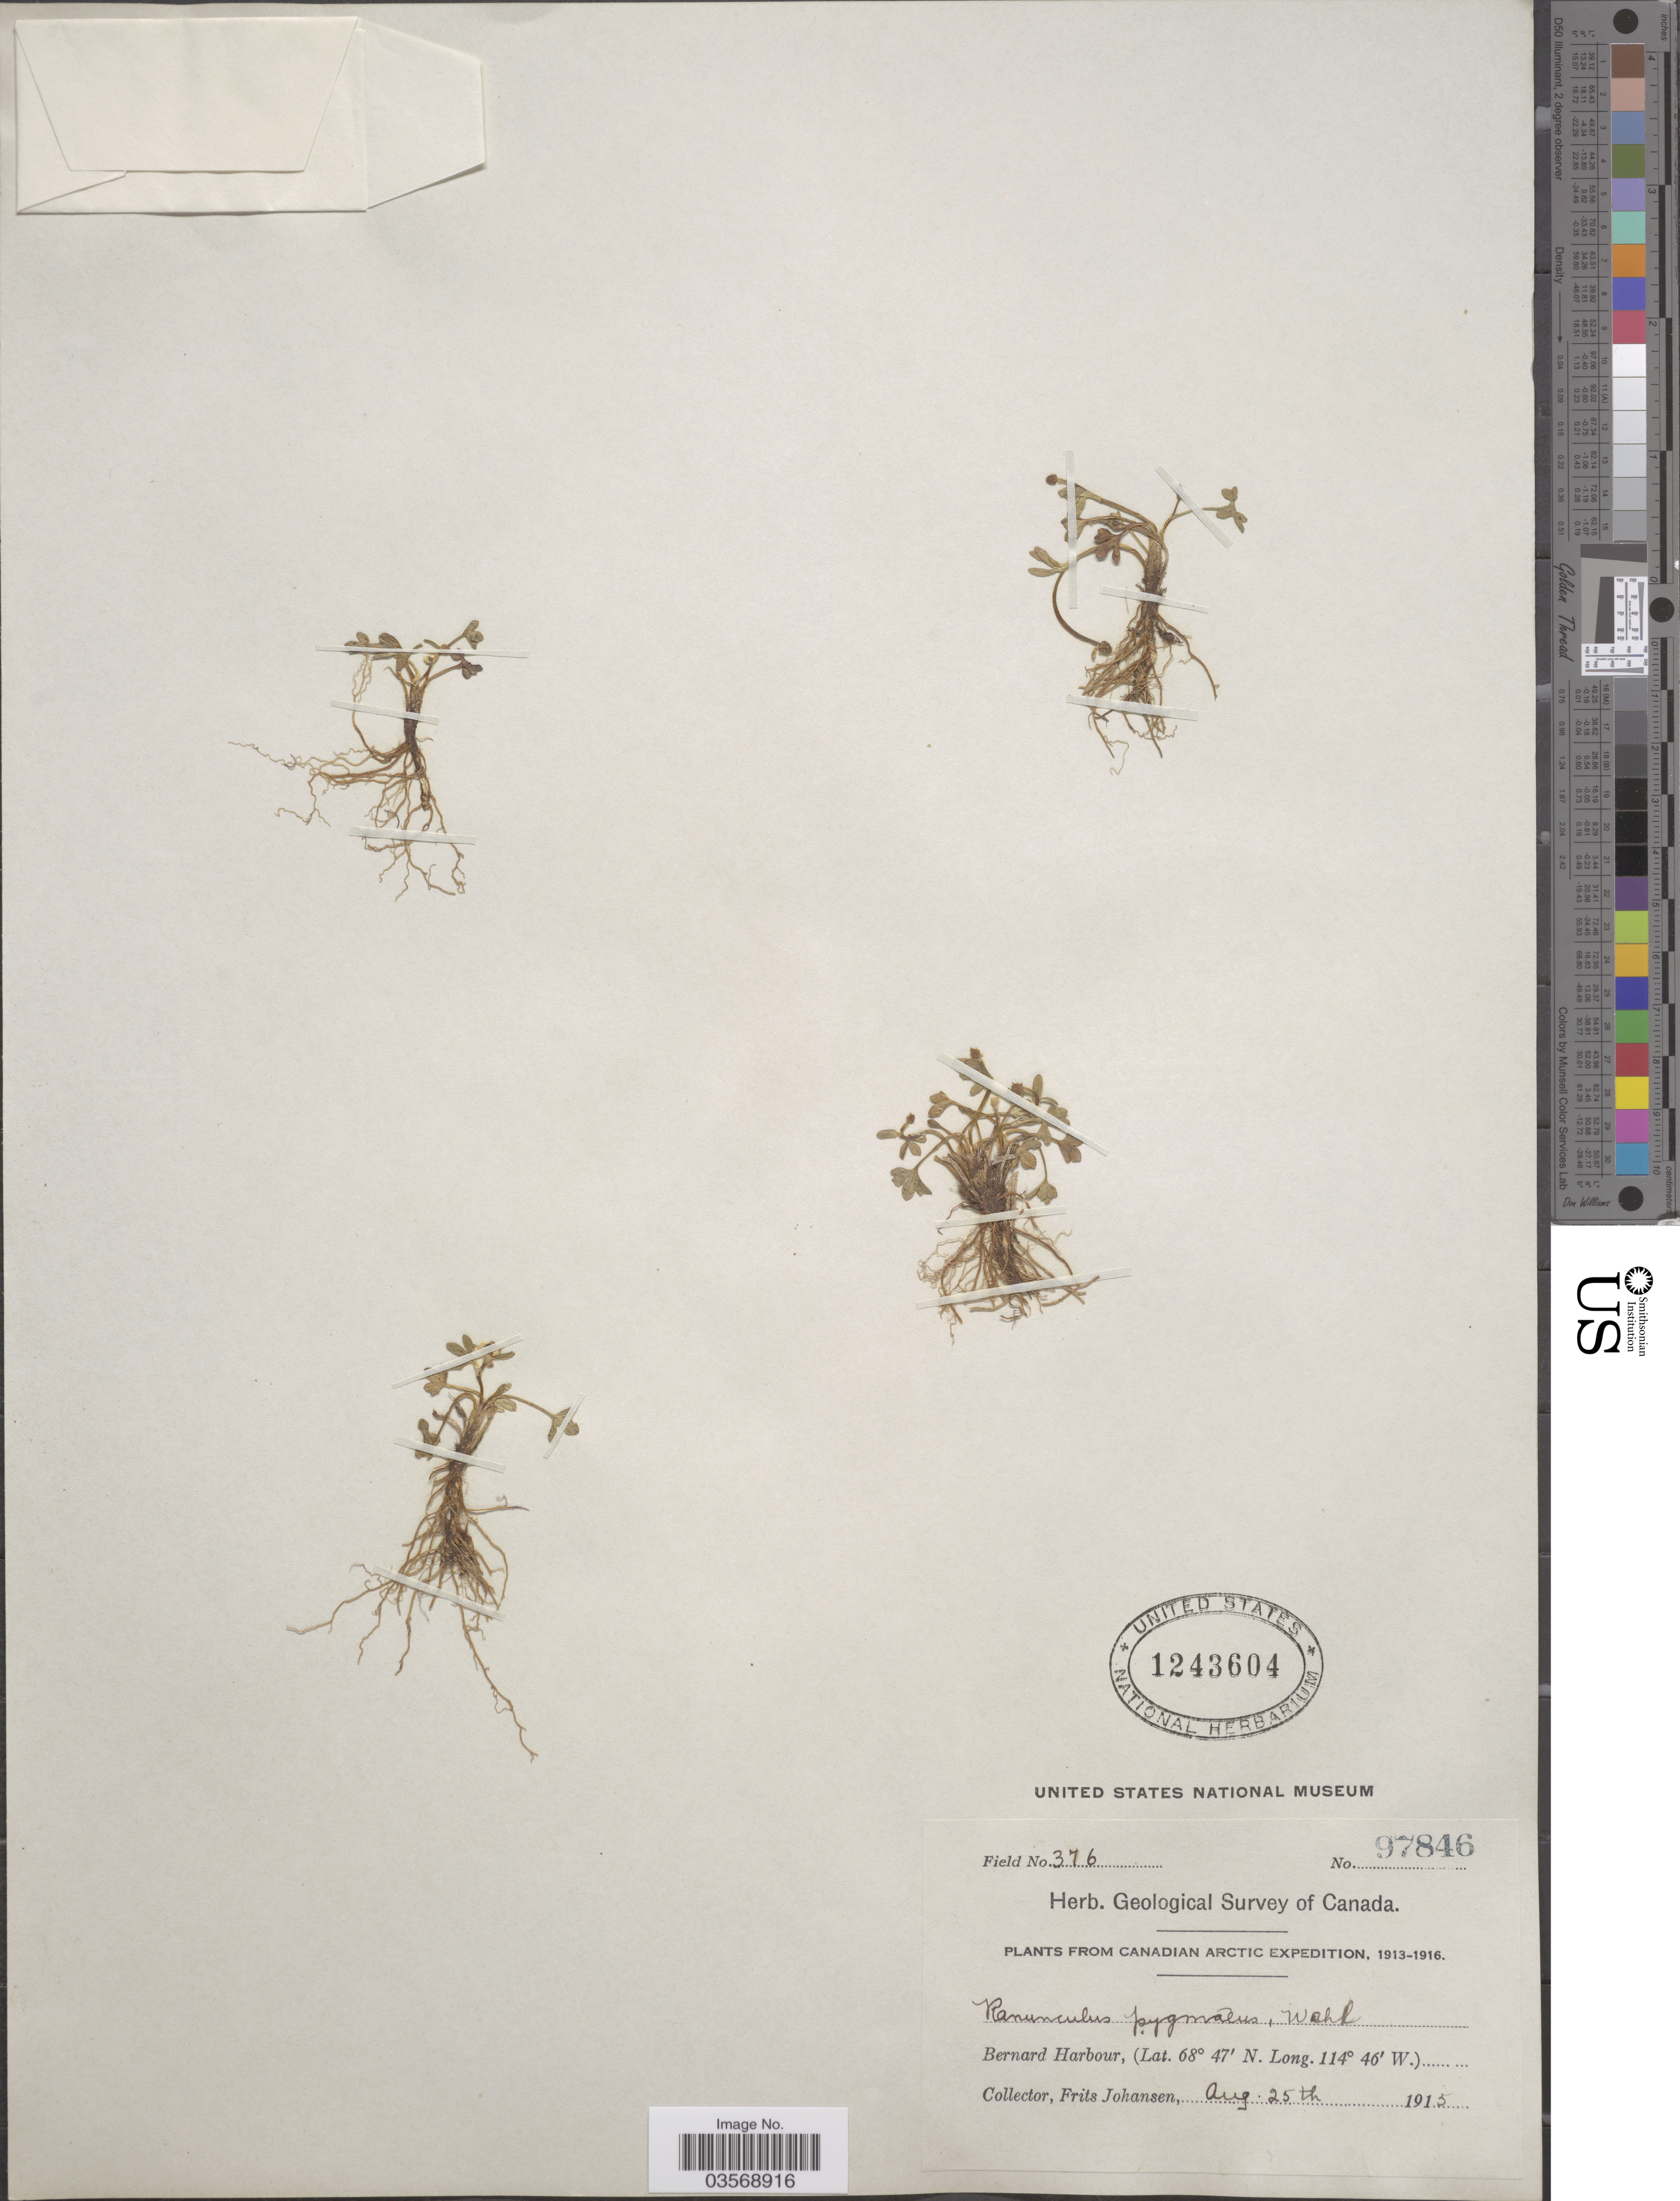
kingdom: Plantae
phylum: Tracheophyta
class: Magnoliopsida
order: Ranunculales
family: Ranunculaceae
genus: Ranunculus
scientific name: Ranunculus pygmaeus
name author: Wahlenb.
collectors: F. Johansen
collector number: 97846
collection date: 1915-08-25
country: Canada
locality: Canadian Arctic. Bernard Harbour.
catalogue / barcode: US 1243604